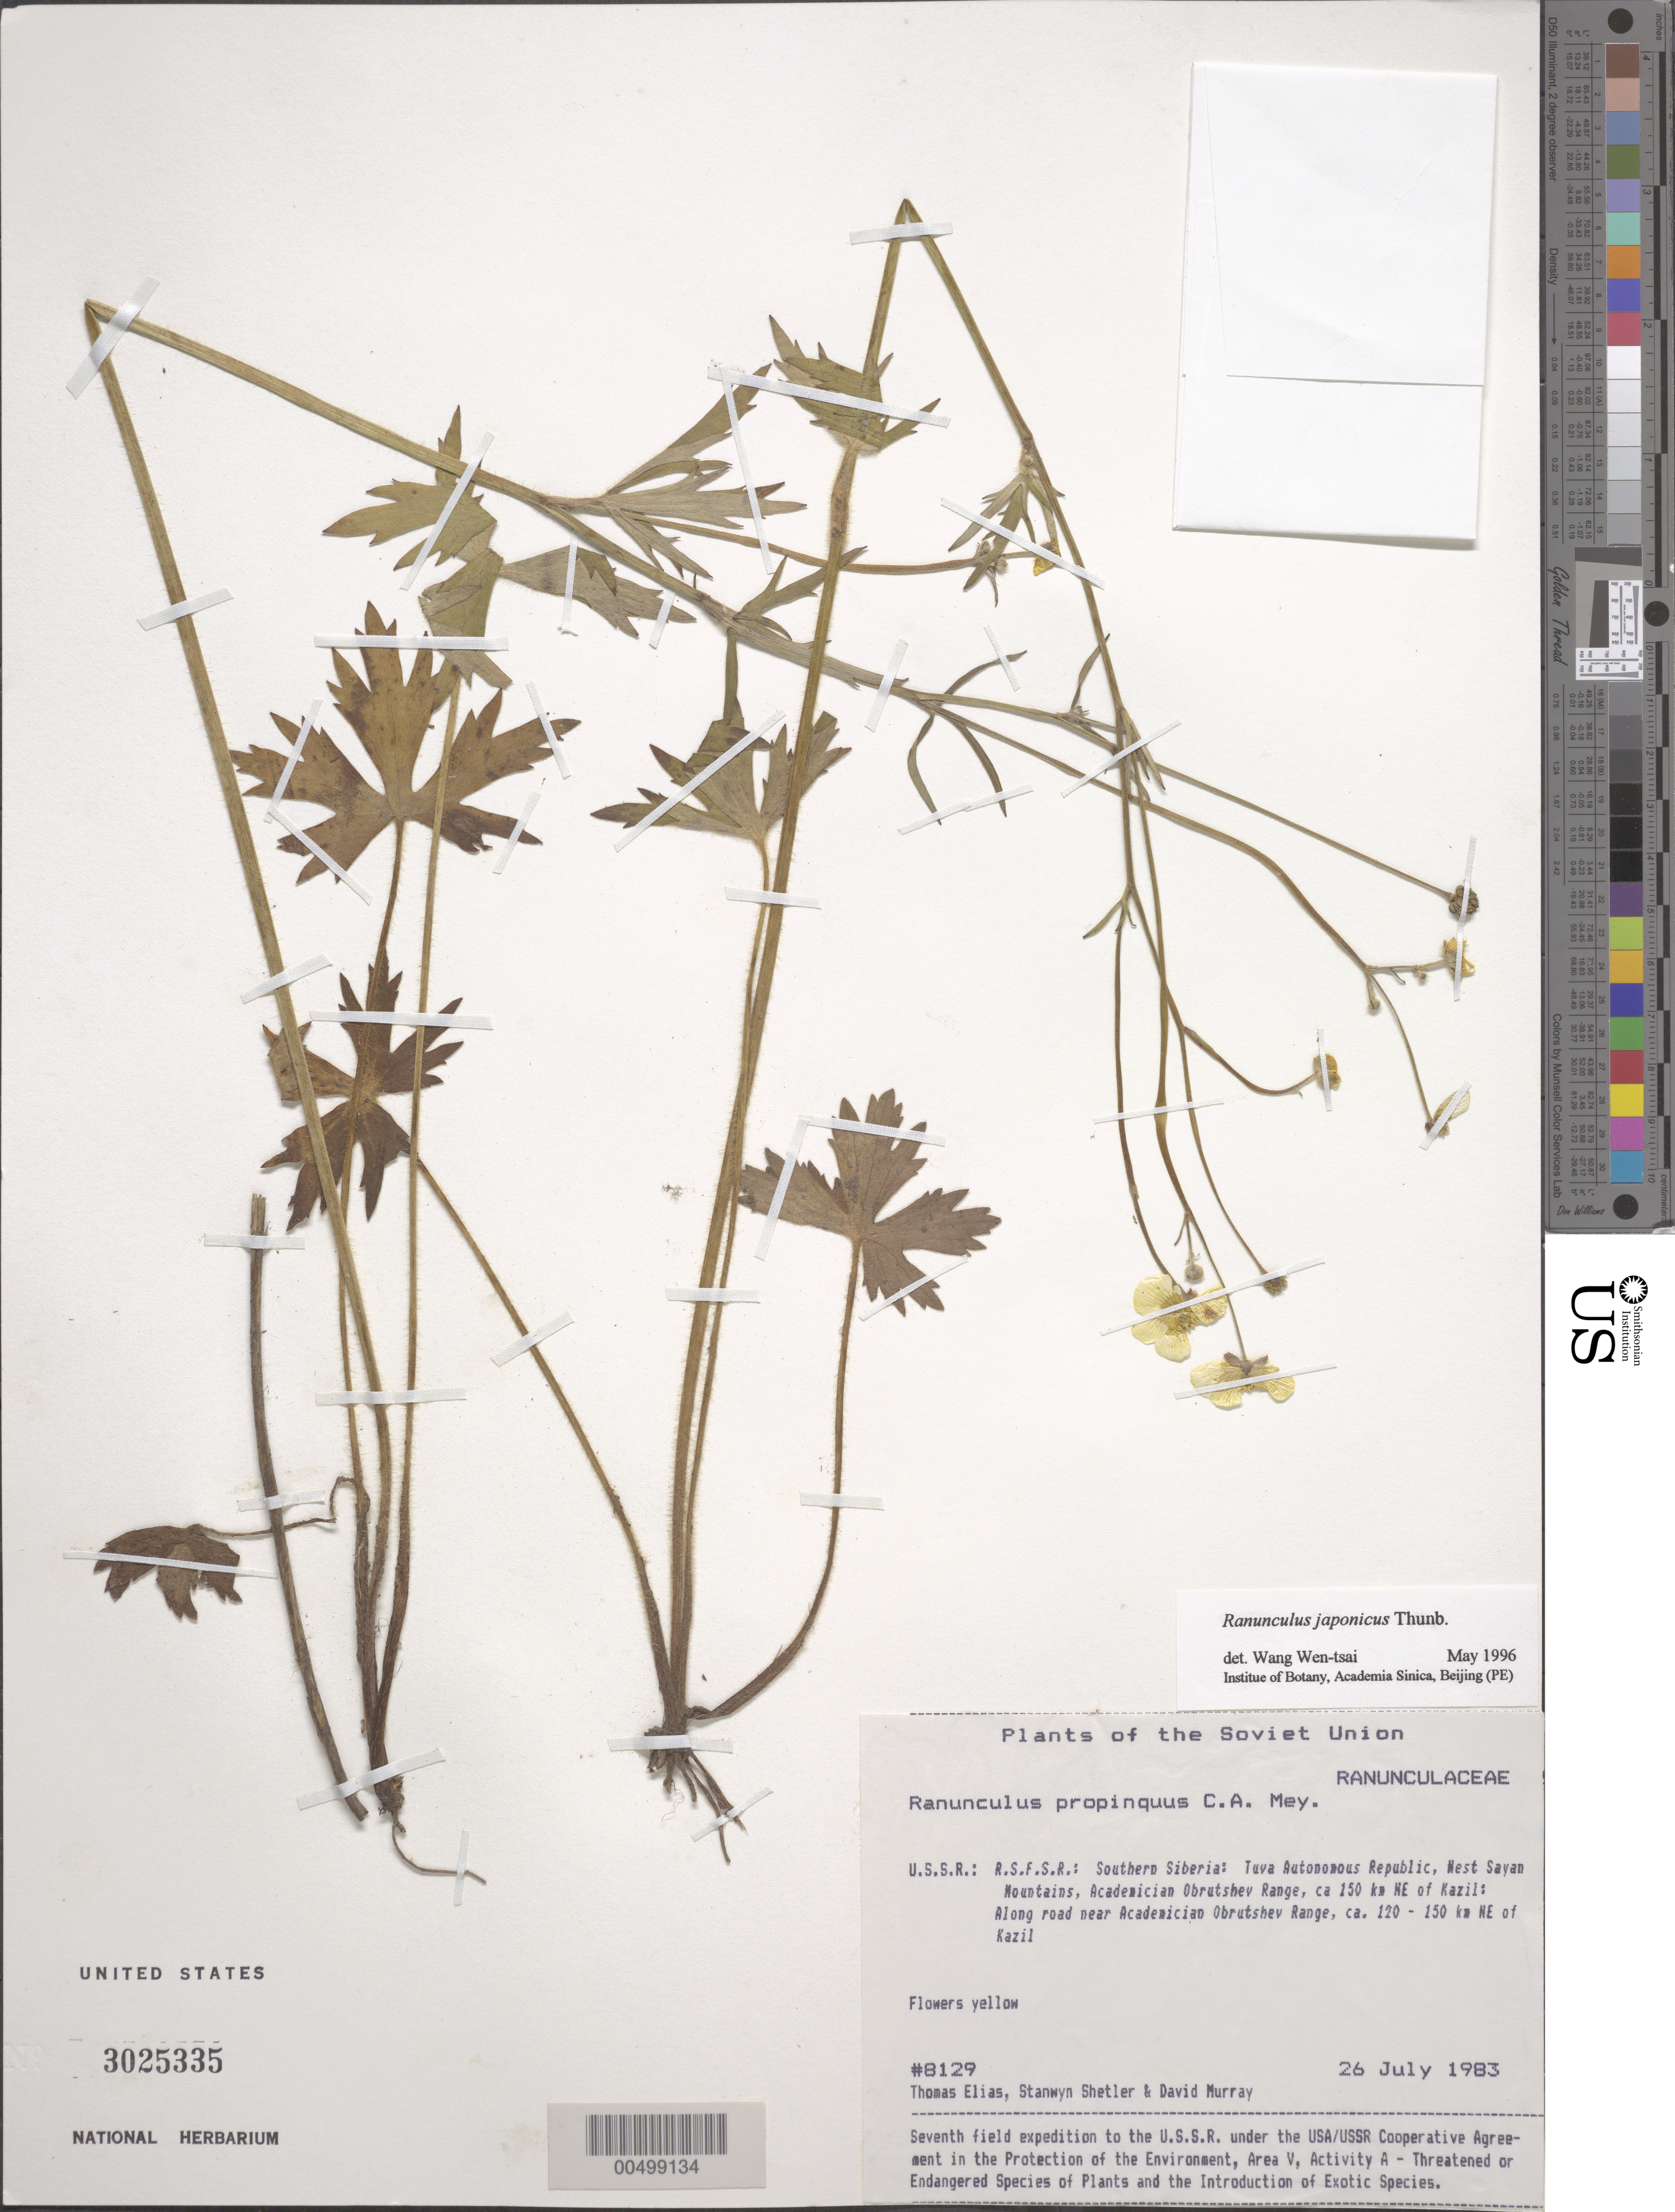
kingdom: Plantae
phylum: Tracheophyta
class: Magnoliopsida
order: Ranunculales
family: Ranunculaceae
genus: Ranunculus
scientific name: Ranunculus propinquus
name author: C.A. Mey.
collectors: T. Elias, S. Shetler & D. F. Murray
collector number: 8129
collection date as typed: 26 Jul 1983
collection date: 1983-07-26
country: Russian Federation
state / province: Tuva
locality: West Sayan Mountains, along road near Academician Obrutshev Range, ca. 120-150 km NE of Kazil [Kyzyl]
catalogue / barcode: US 3025335